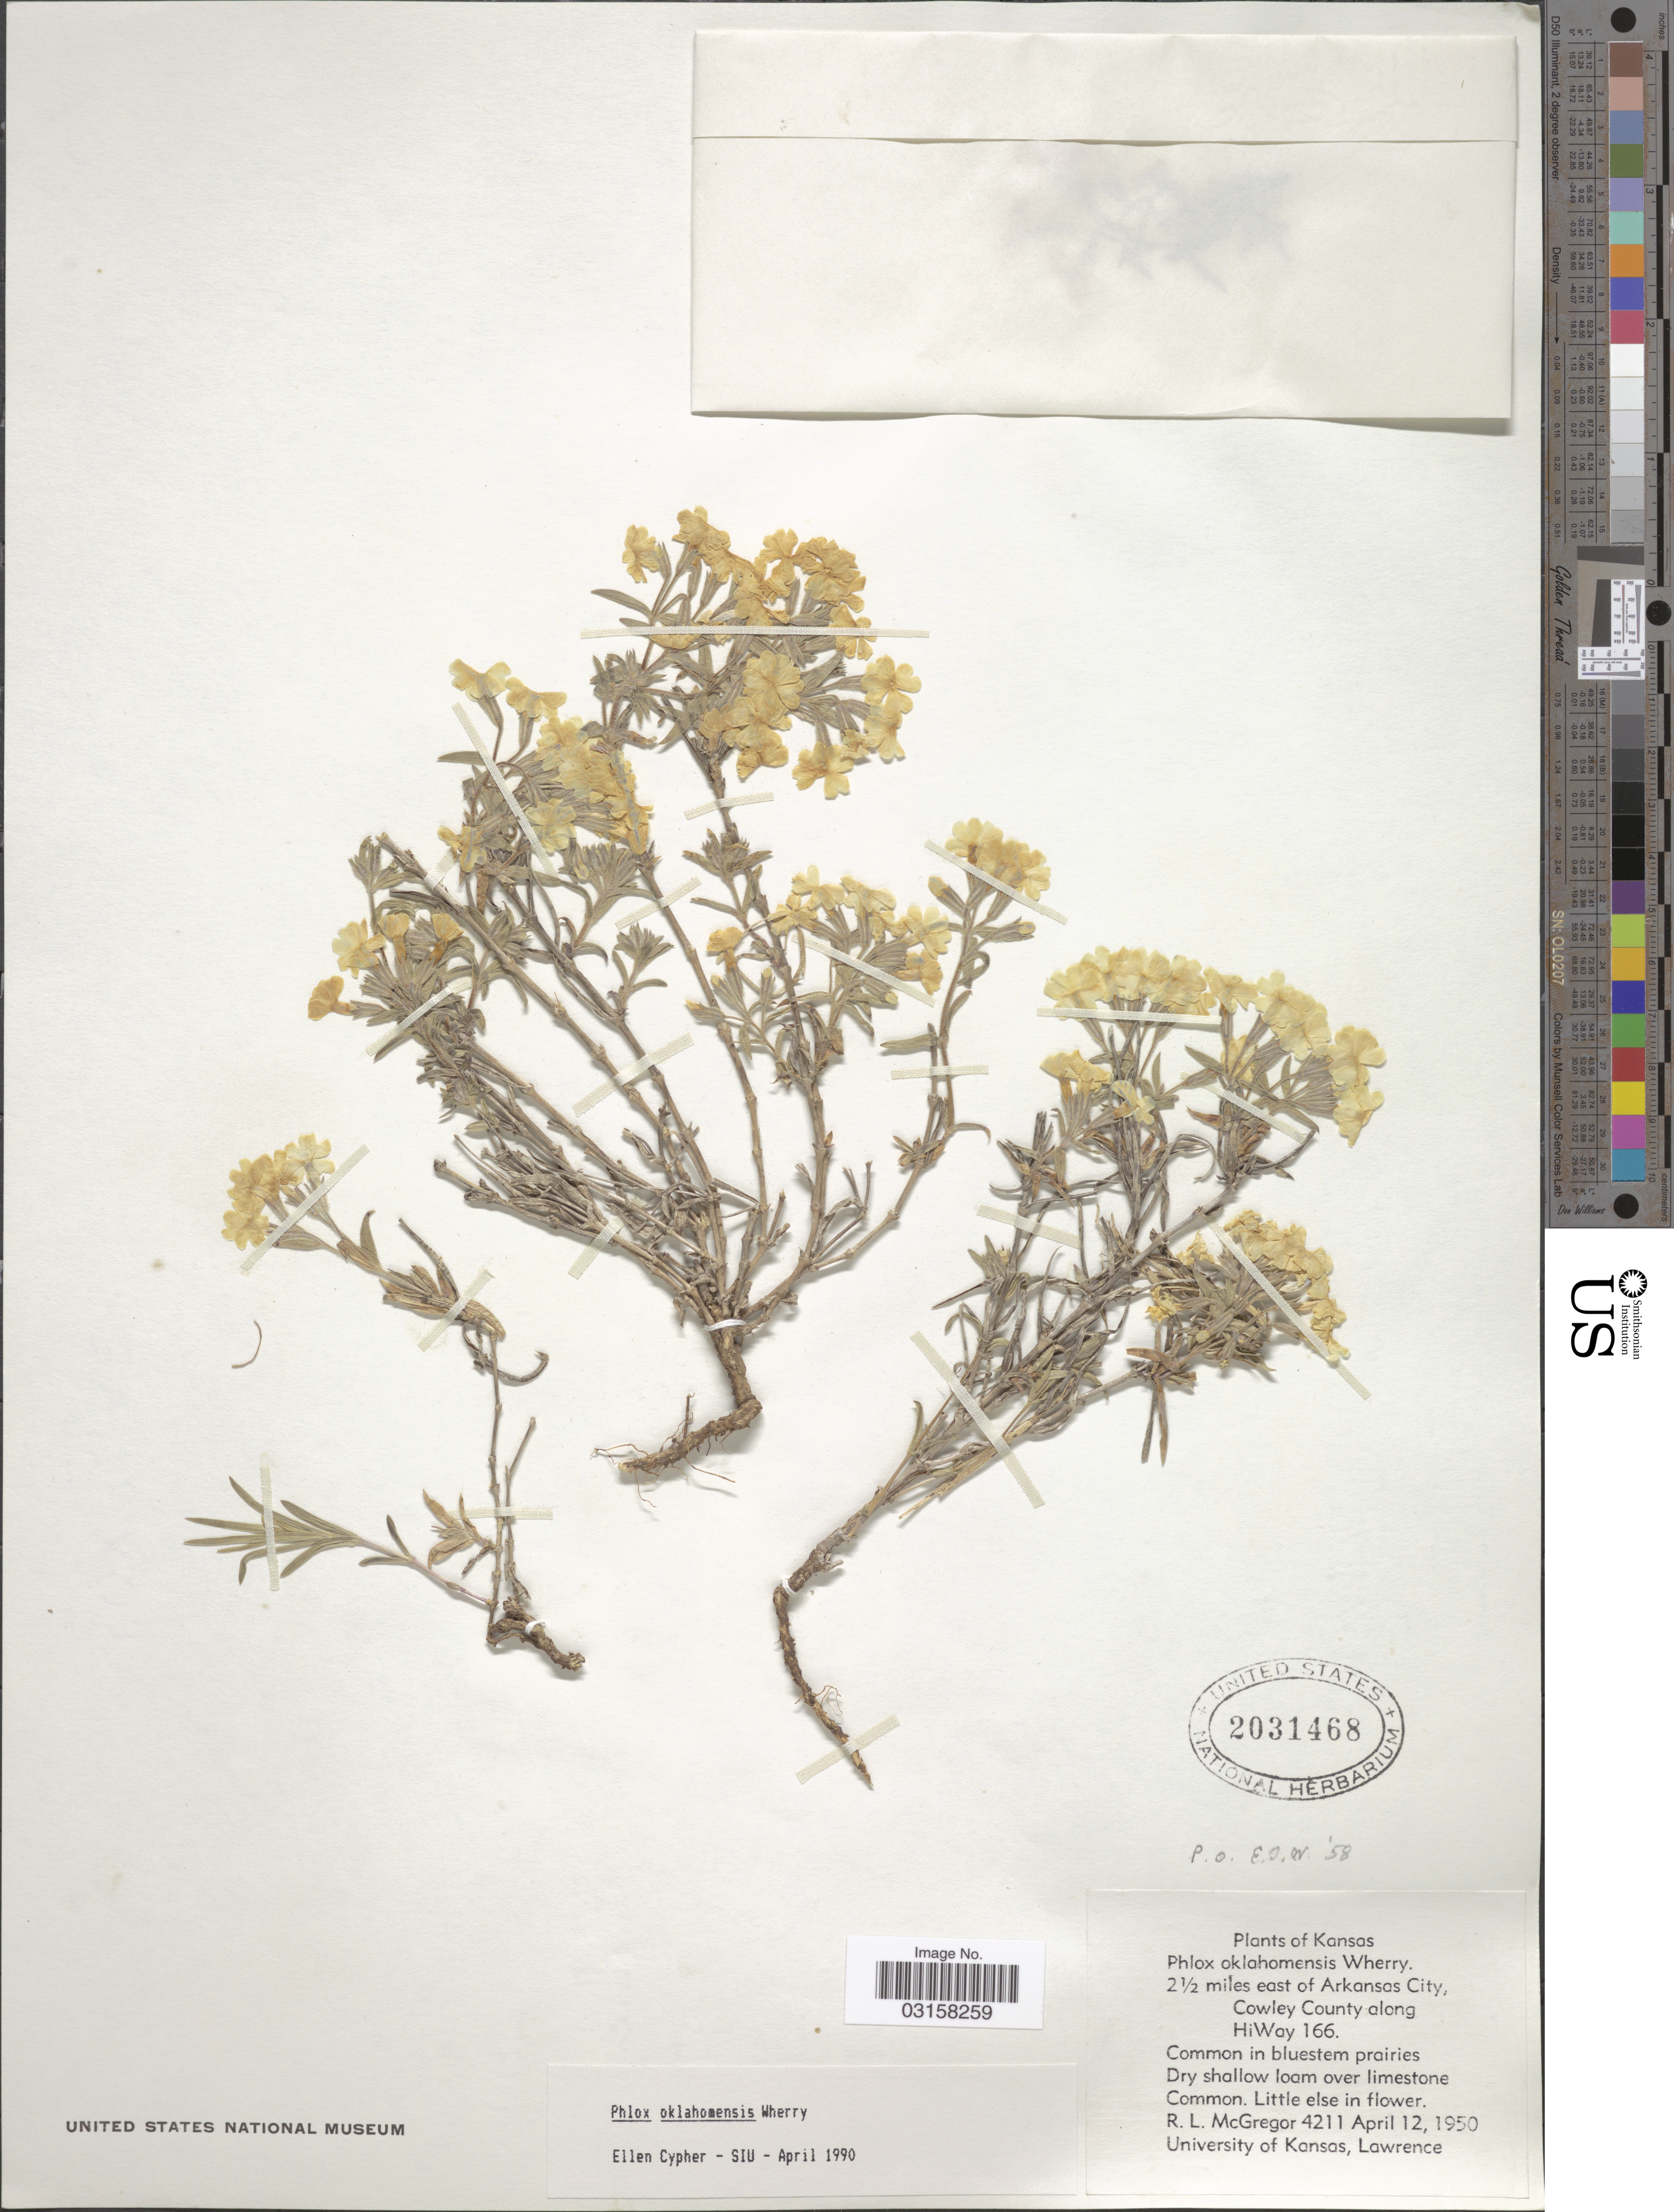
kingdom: Plantae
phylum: Tracheophyta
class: Magnoliopsida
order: Ericales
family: Polemoniaceae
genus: Phlox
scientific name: Phlox oklahomensis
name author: Wherry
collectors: R. McGregor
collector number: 4211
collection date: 1950-04-12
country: United States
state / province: Kansas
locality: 2½ miles east of Arkansas City, Cowley County along HiWay 166.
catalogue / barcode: US 2031468